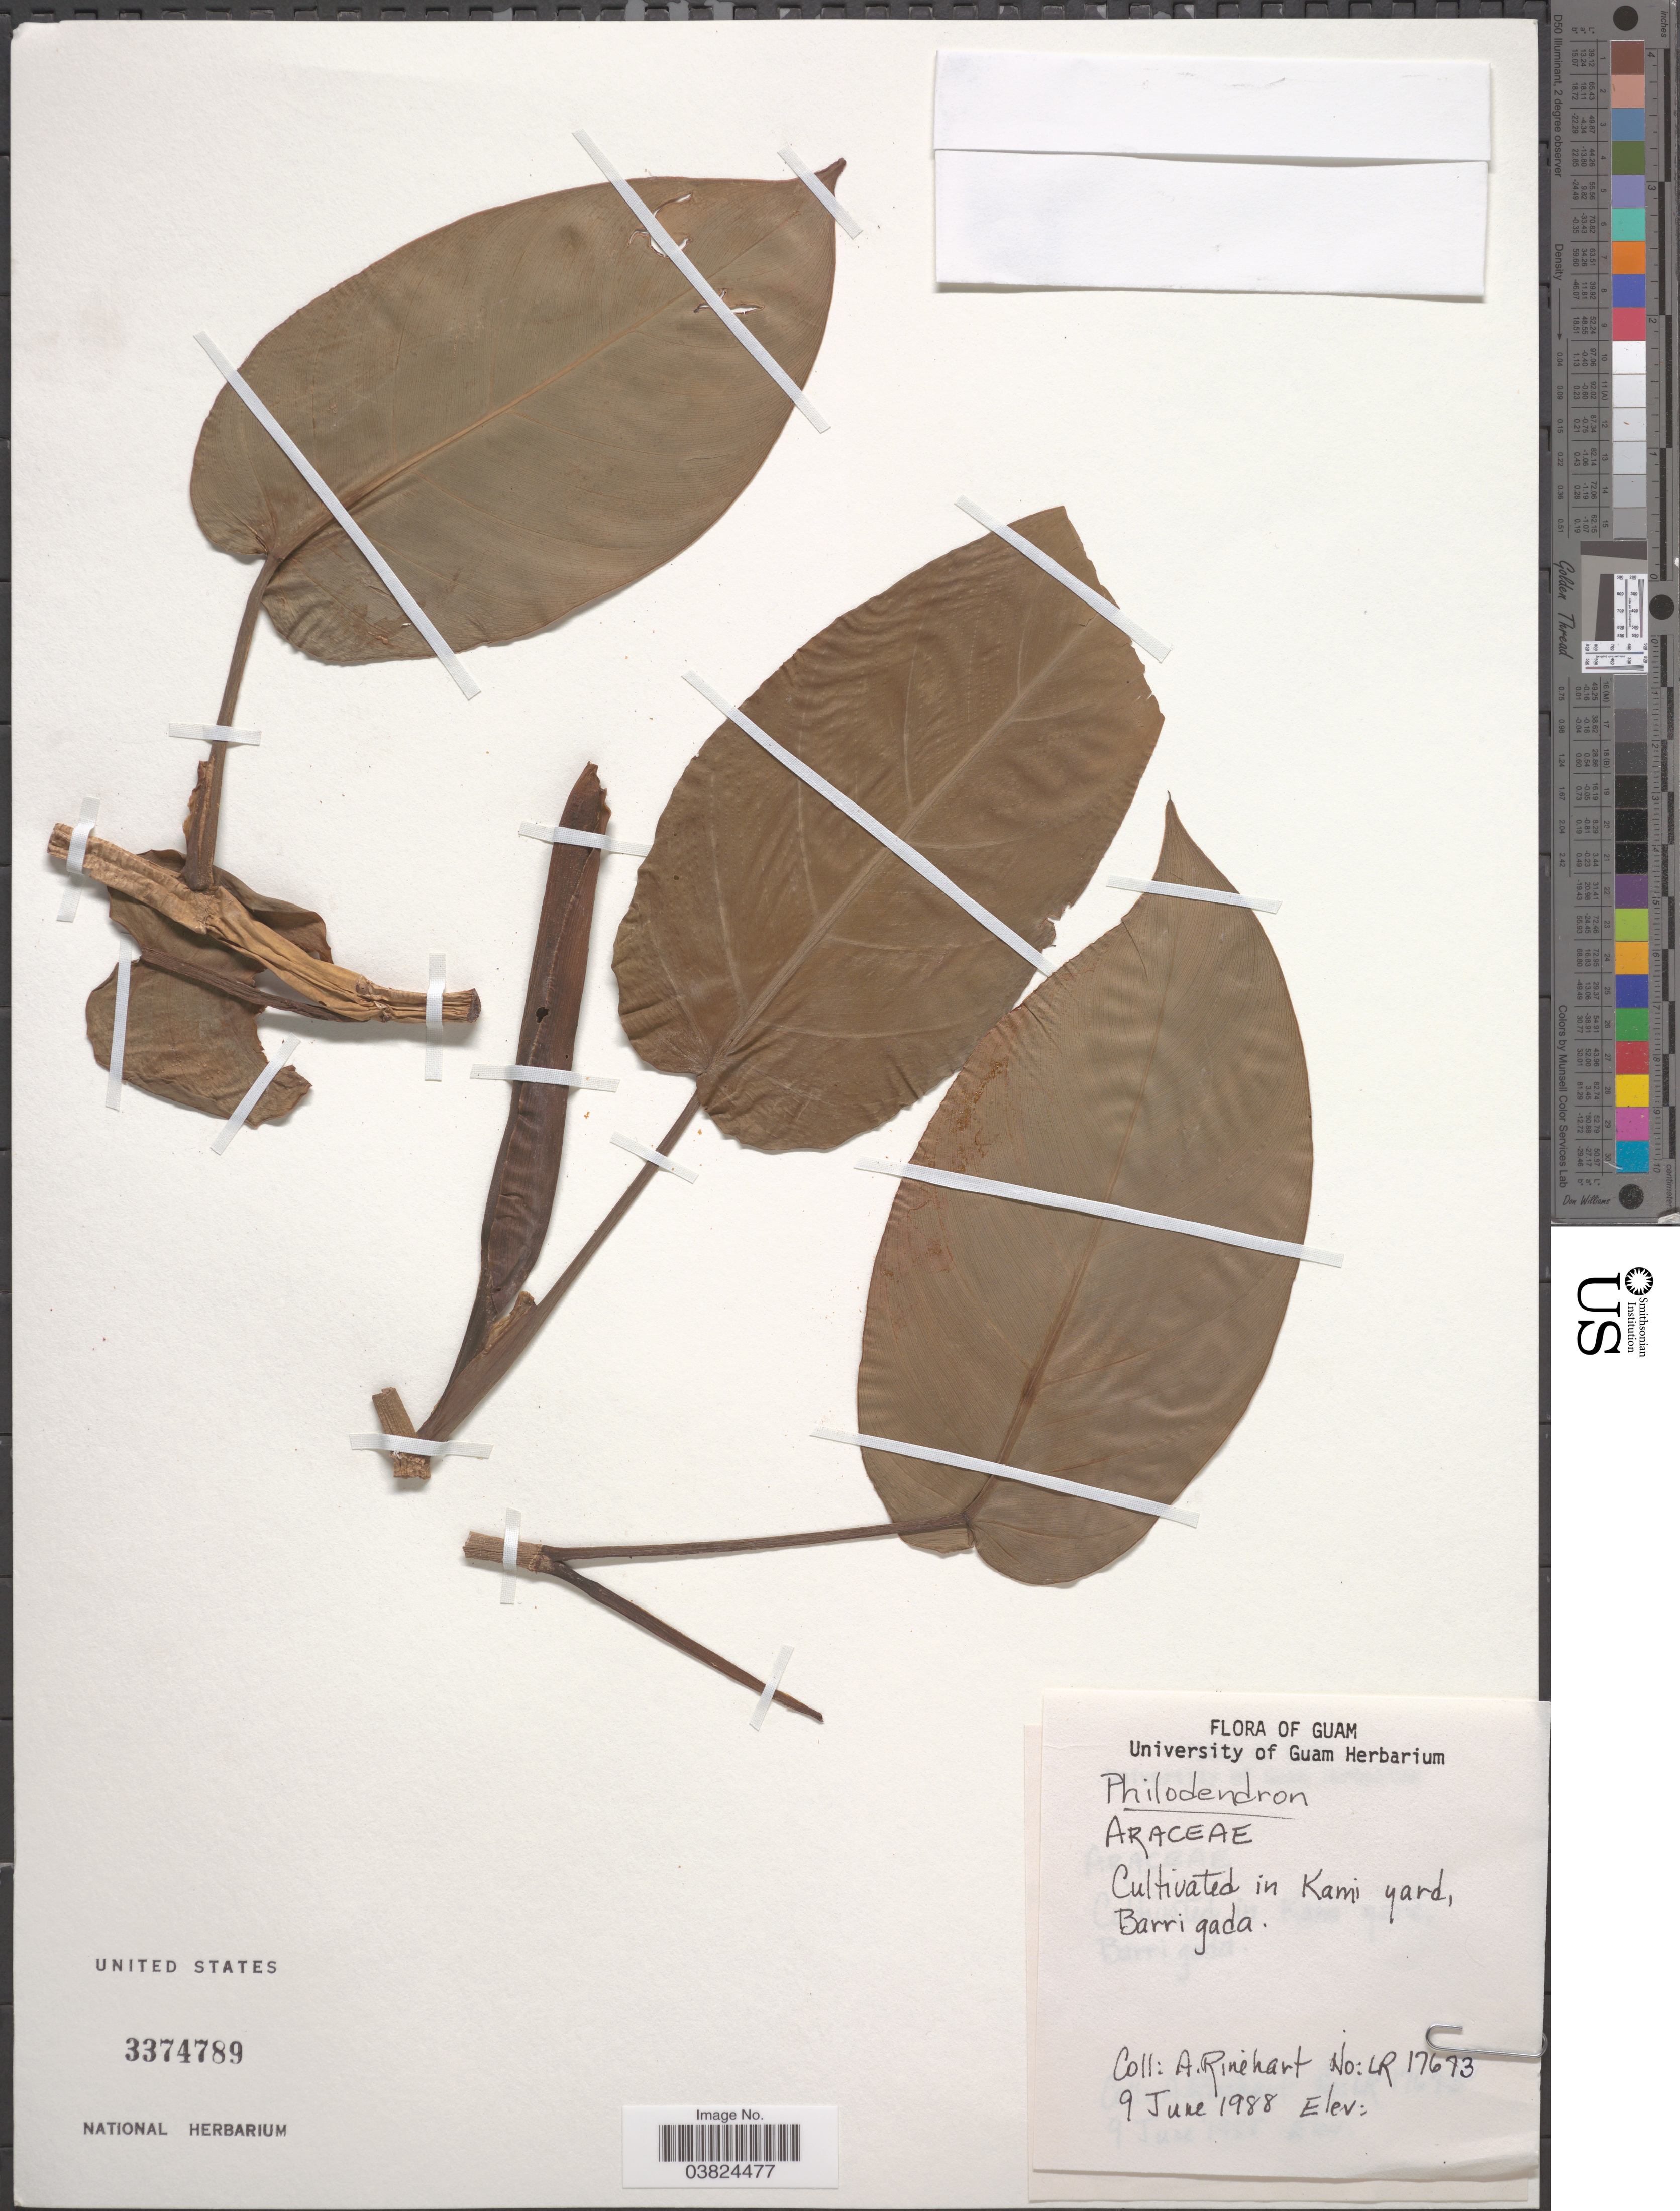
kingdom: Plantae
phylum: Tracheophyta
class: Liliopsida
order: Alismatales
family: Araceae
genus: Philodendron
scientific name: Philodendron sp.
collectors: A. Rinehart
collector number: LR 17673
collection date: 1988-06-09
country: Guam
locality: Kami yard, Barri gada.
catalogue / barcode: US 3374789